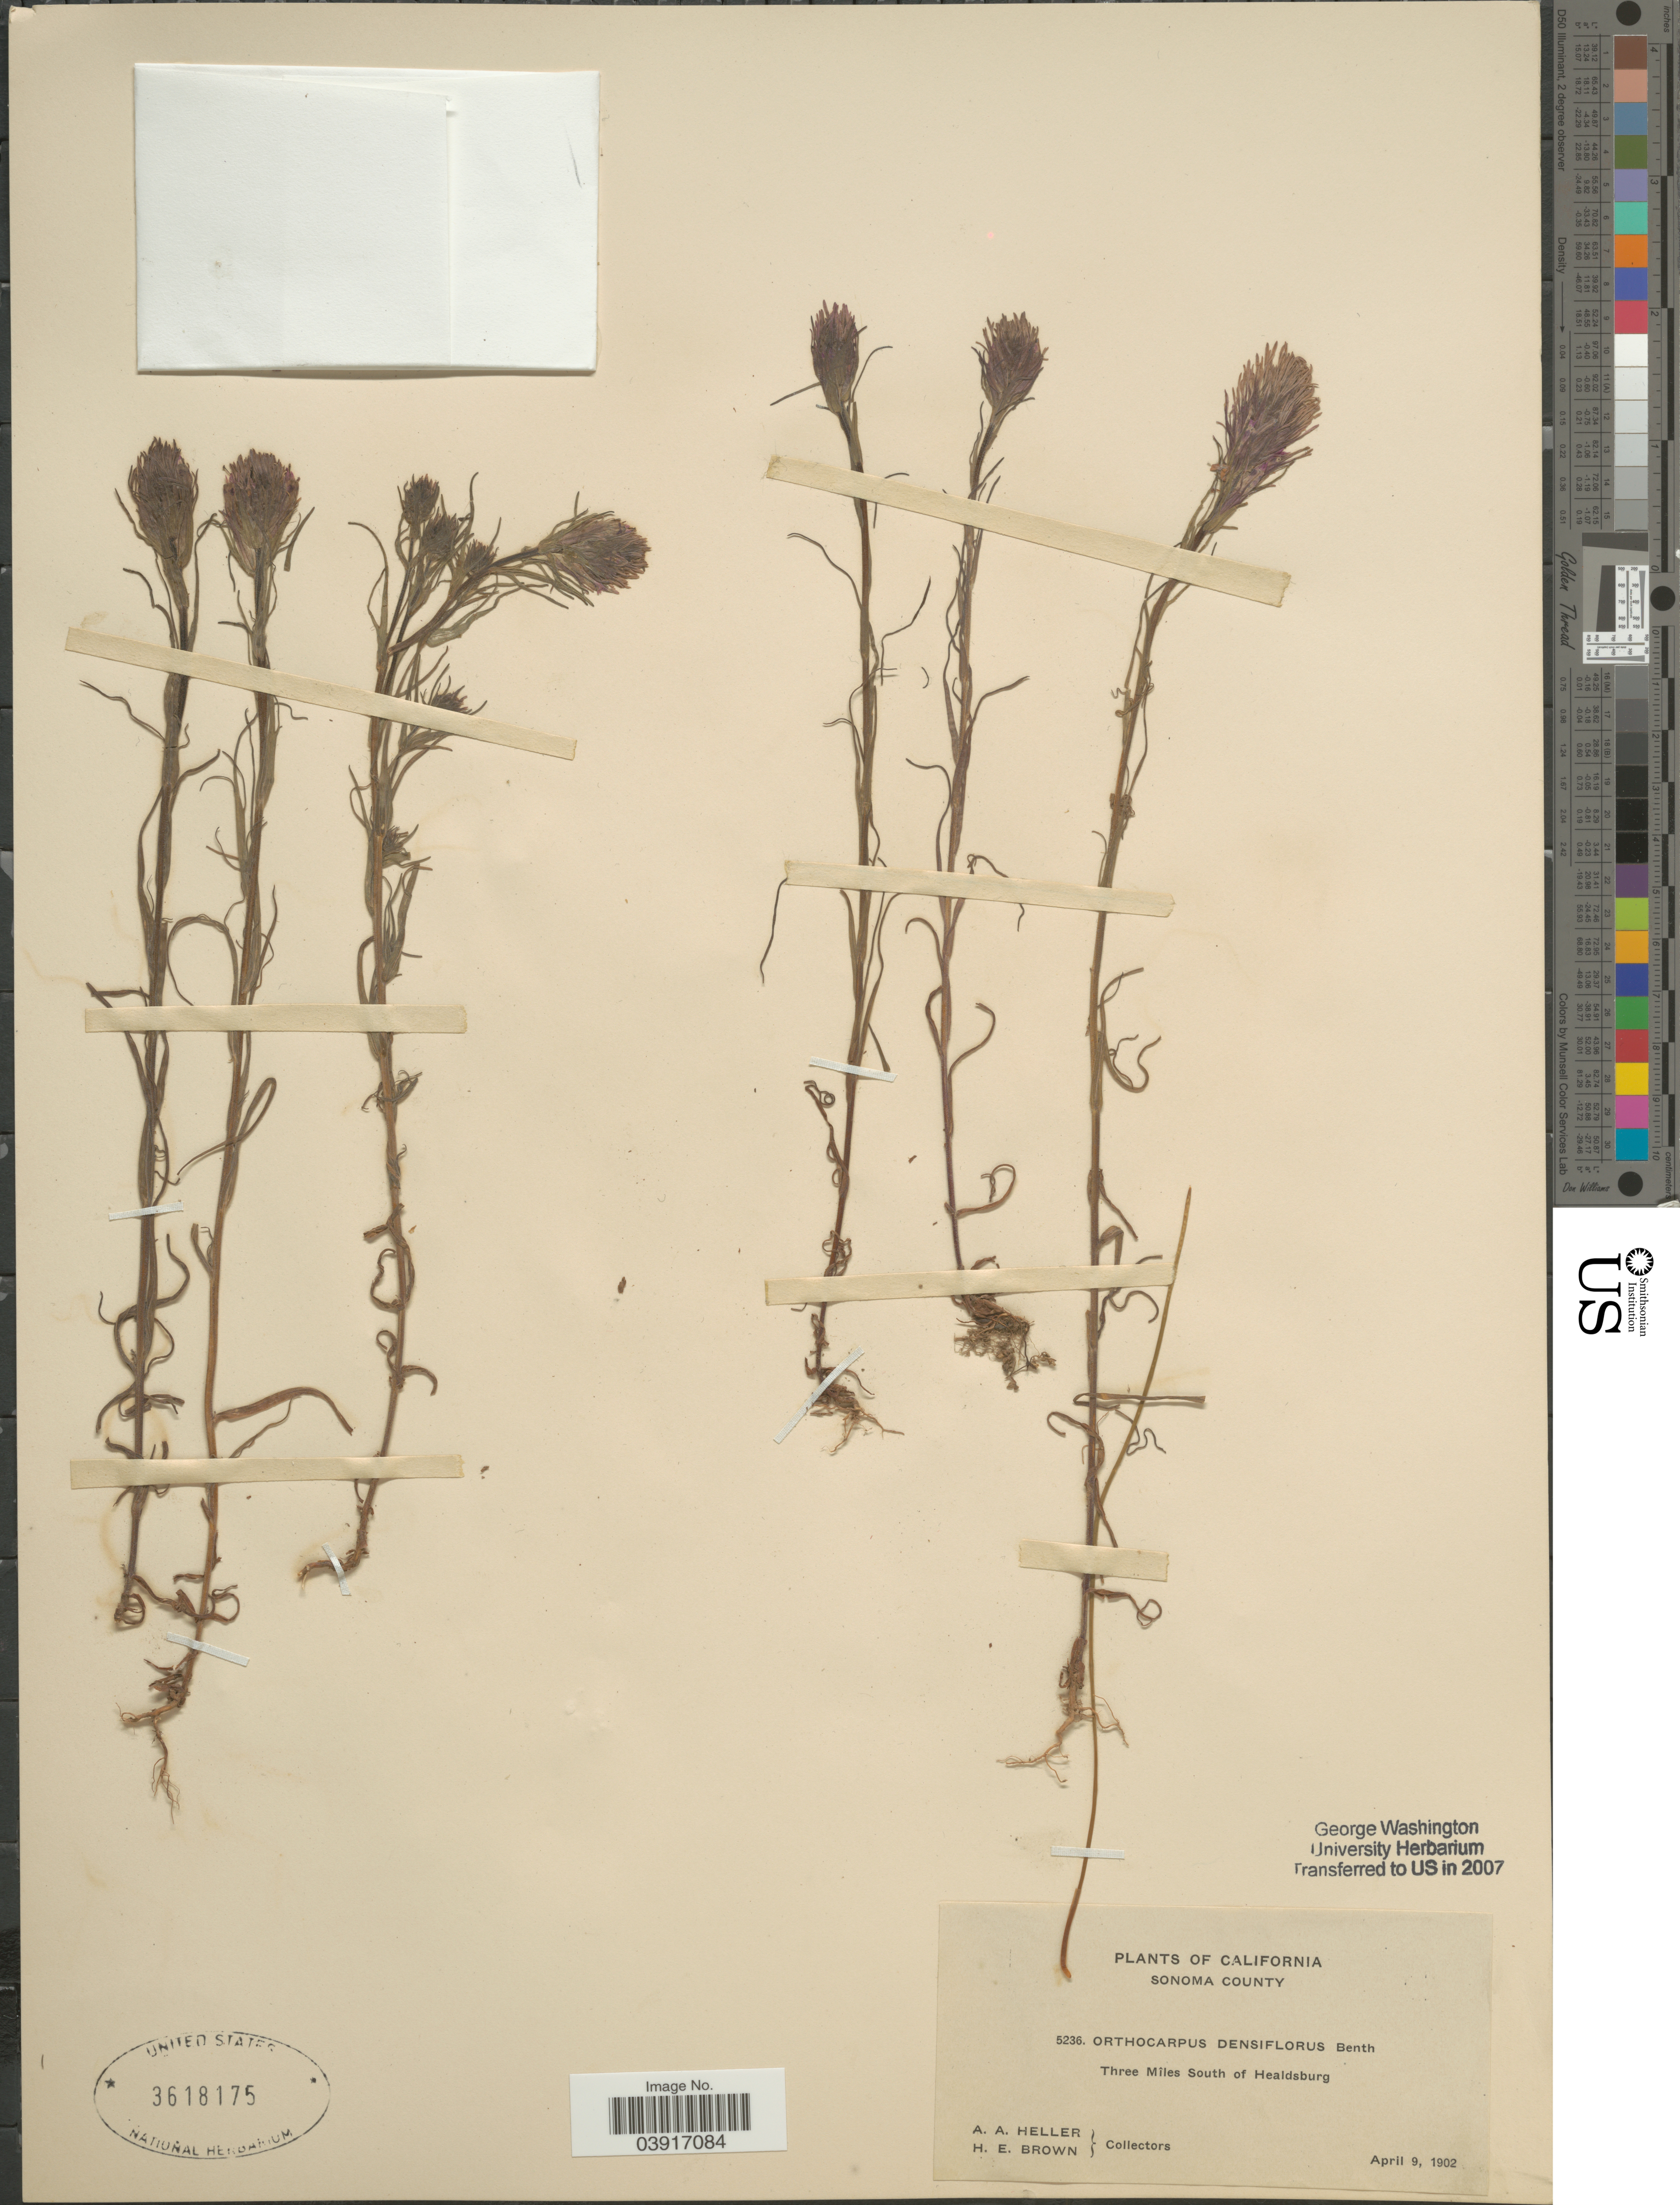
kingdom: Plantae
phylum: Tracheophyta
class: Magnoliopsida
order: Lamiales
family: Orobanchaceae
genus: Orthocarpus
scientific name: Orthocarpus densiflorus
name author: Benth.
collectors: A. A. Heller & H. E. Brown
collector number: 5236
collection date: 1902-04-09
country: United States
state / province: California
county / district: Sonoma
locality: Sonoma County. Three Miles South of Healdsburg.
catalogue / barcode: US 3618175